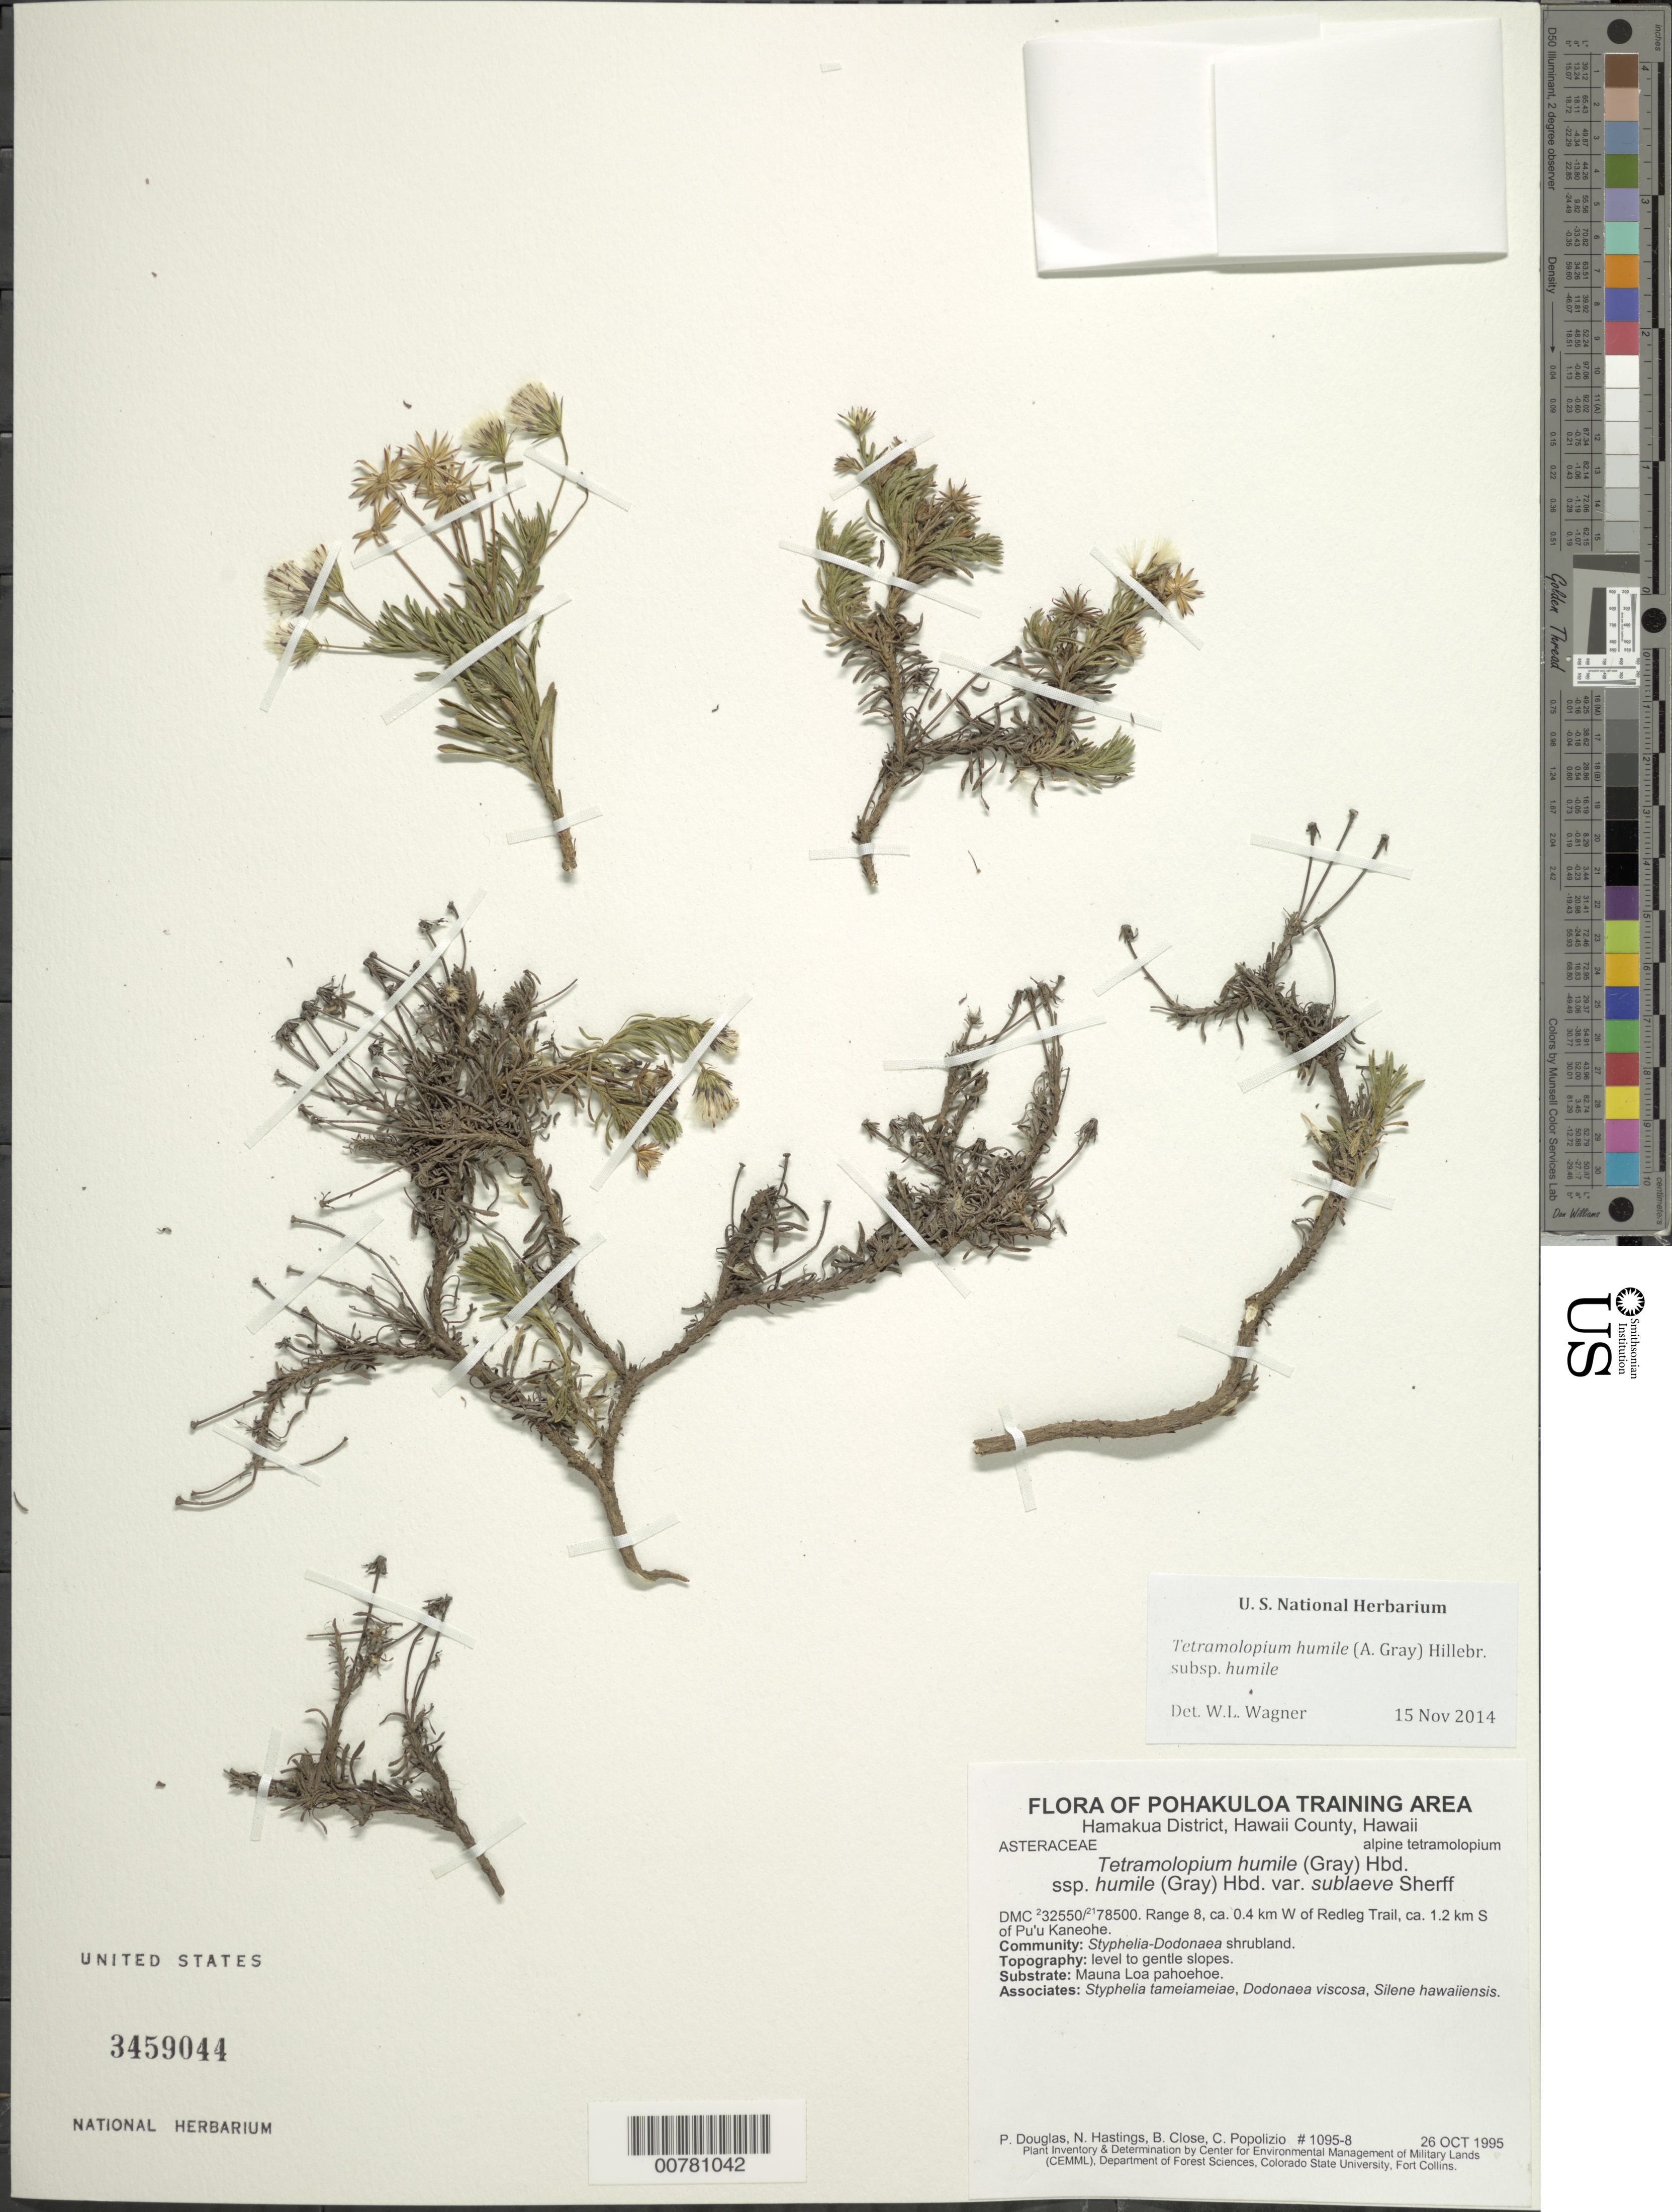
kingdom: Plantae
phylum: Tracheophyta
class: Magnoliopsida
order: Asterales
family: Asteraceae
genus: Tetramolopium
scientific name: Tetramolopium humile subsp. humile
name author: (A. Gray) Hillebr.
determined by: Wagner, W. L., (BOT), Smithsonian Institution - National Museum of Natural History (UNITED STATES)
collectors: P. Douglas, N. Hastings, B. Close & C. Popolizio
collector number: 1095-8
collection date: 1995-10-26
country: United States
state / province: Hawaii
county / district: Hawaii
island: Hawaii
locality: Hamakua District, W of Redleg Trail, ca. 1.2 km S of Pu'u Kaneohe.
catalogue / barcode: US 3459044